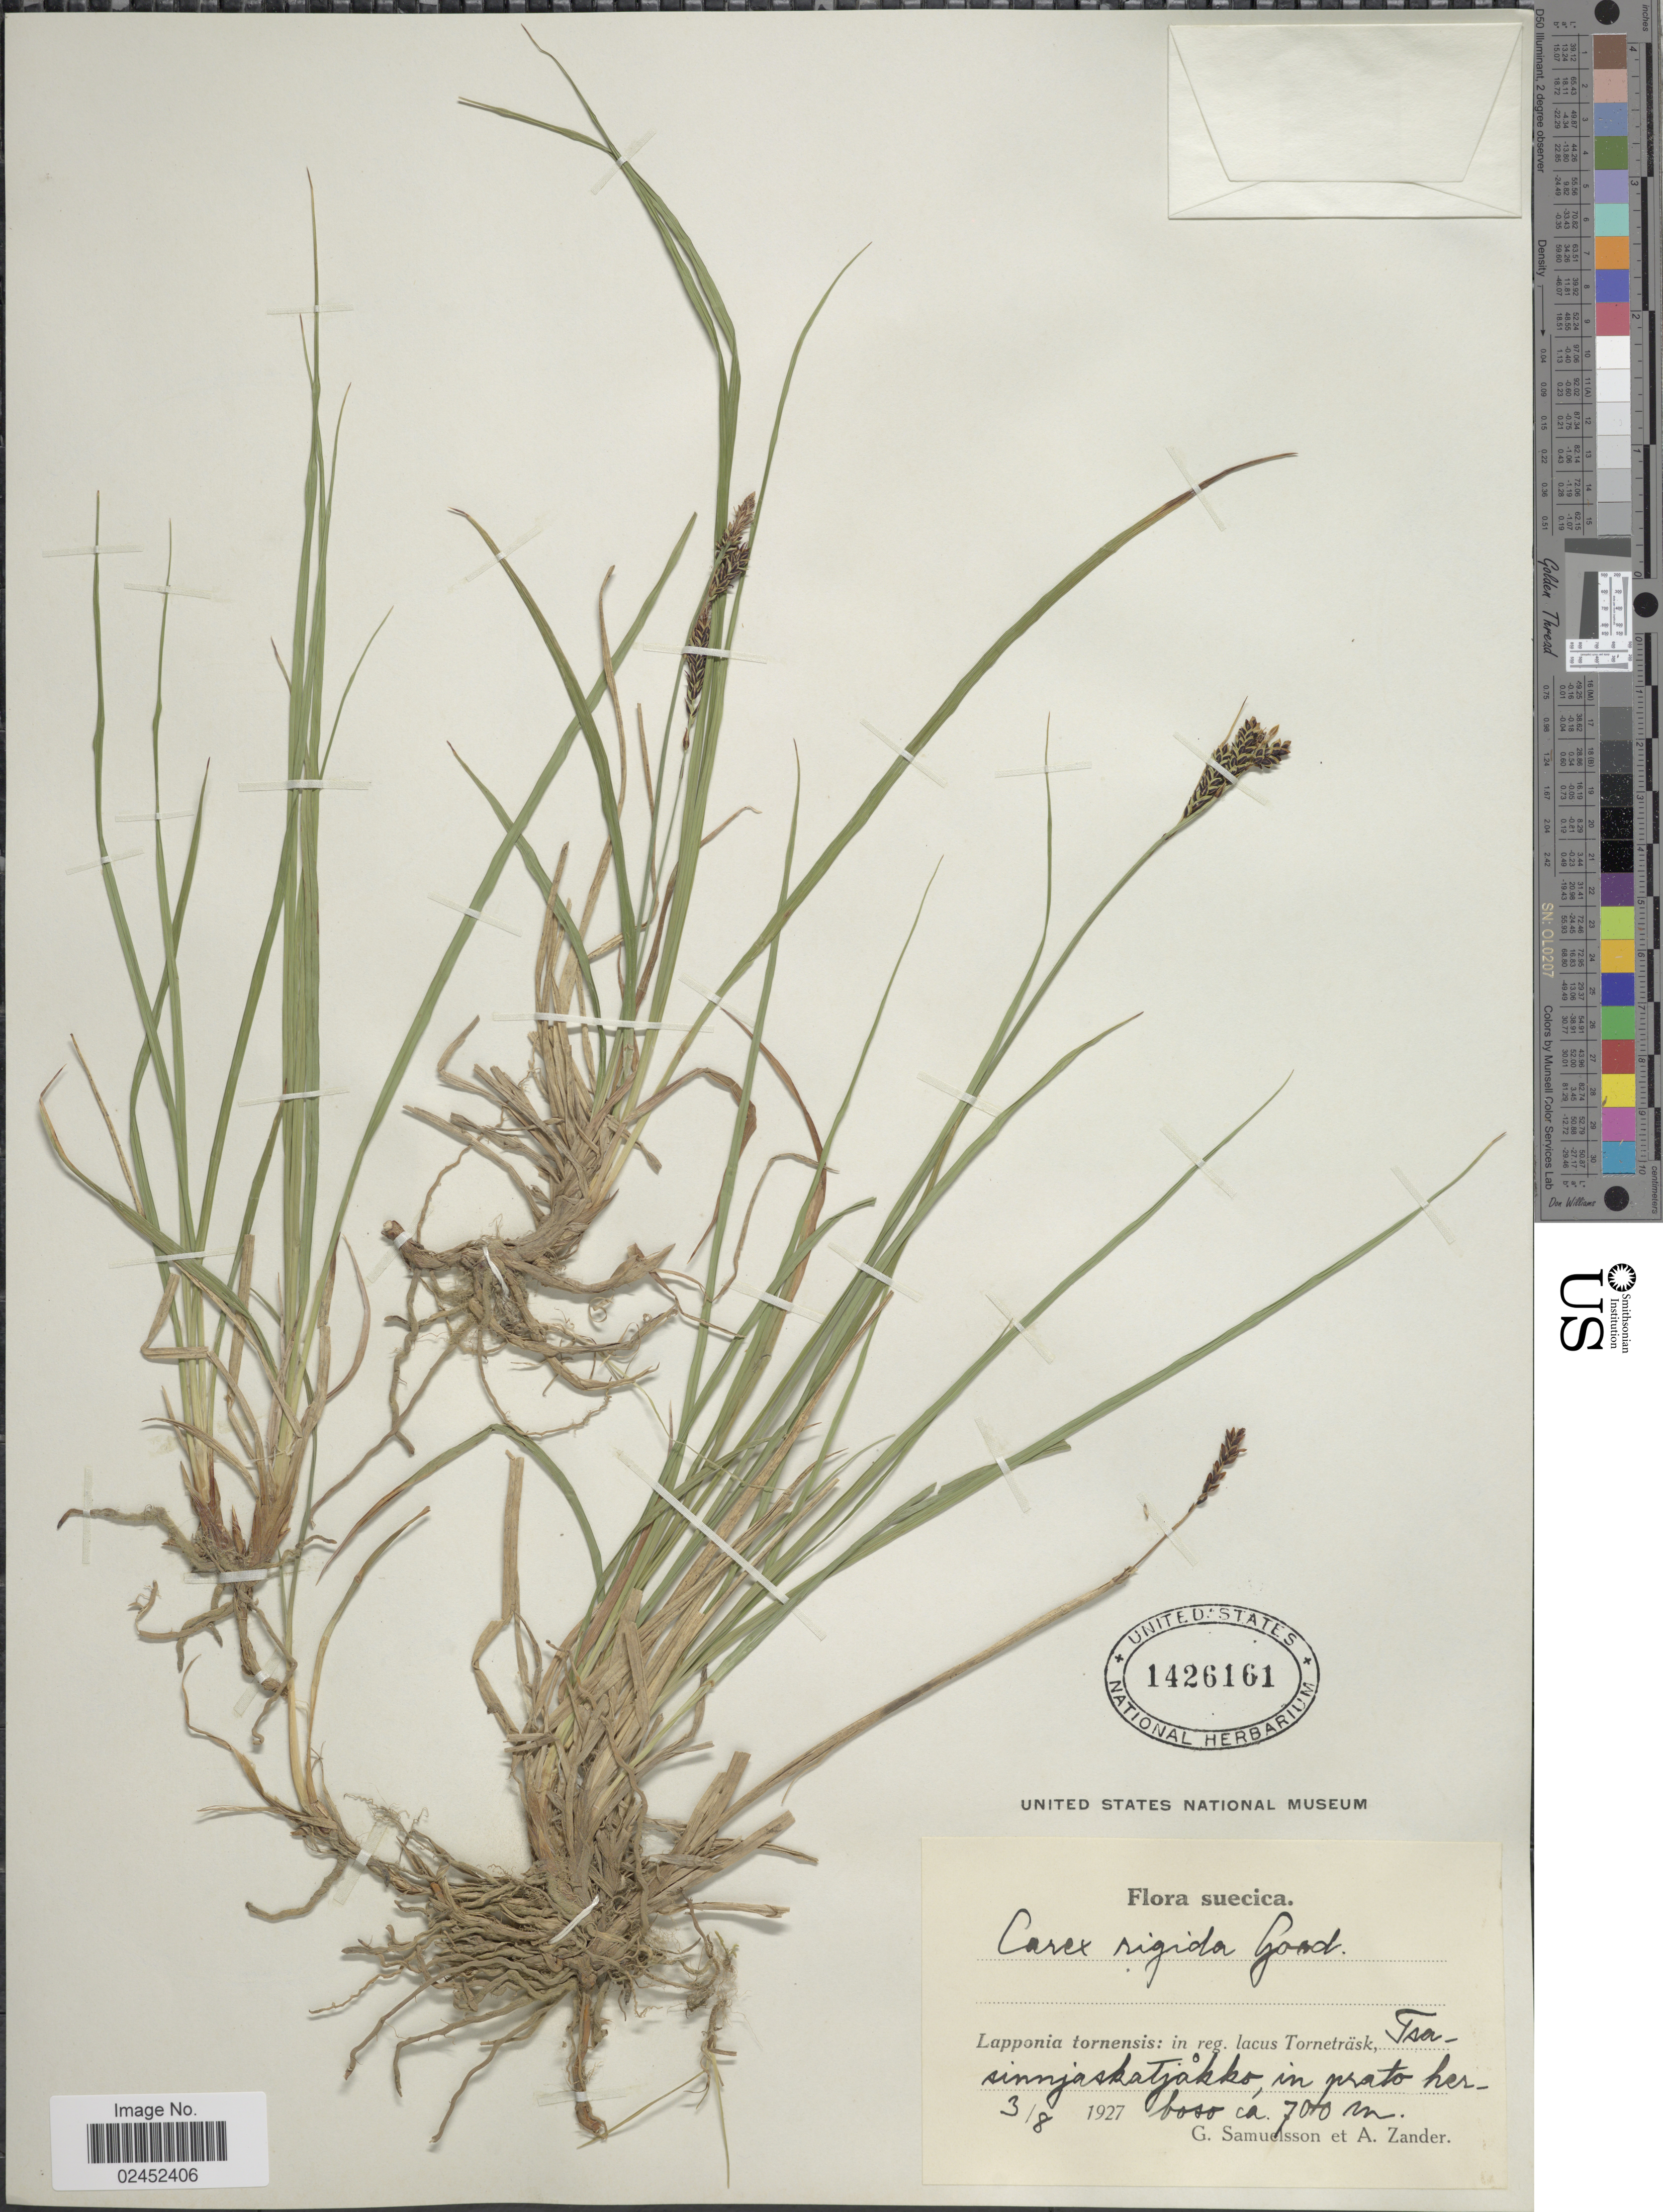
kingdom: Plantae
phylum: Tracheophyta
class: Liliopsida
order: Poales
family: Cyperaceae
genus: Carex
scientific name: Carex bigelowii subsp. bigelowii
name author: Torr. ex Schwein.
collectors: G. Samuelsson & A. Zander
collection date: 1927-08-03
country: Sweden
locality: Lapponia tornensis: in reg. lacus Tornetrask, Tsasinnjakakko, in prato herboso. Suecica.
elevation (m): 700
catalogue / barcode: US 1426161